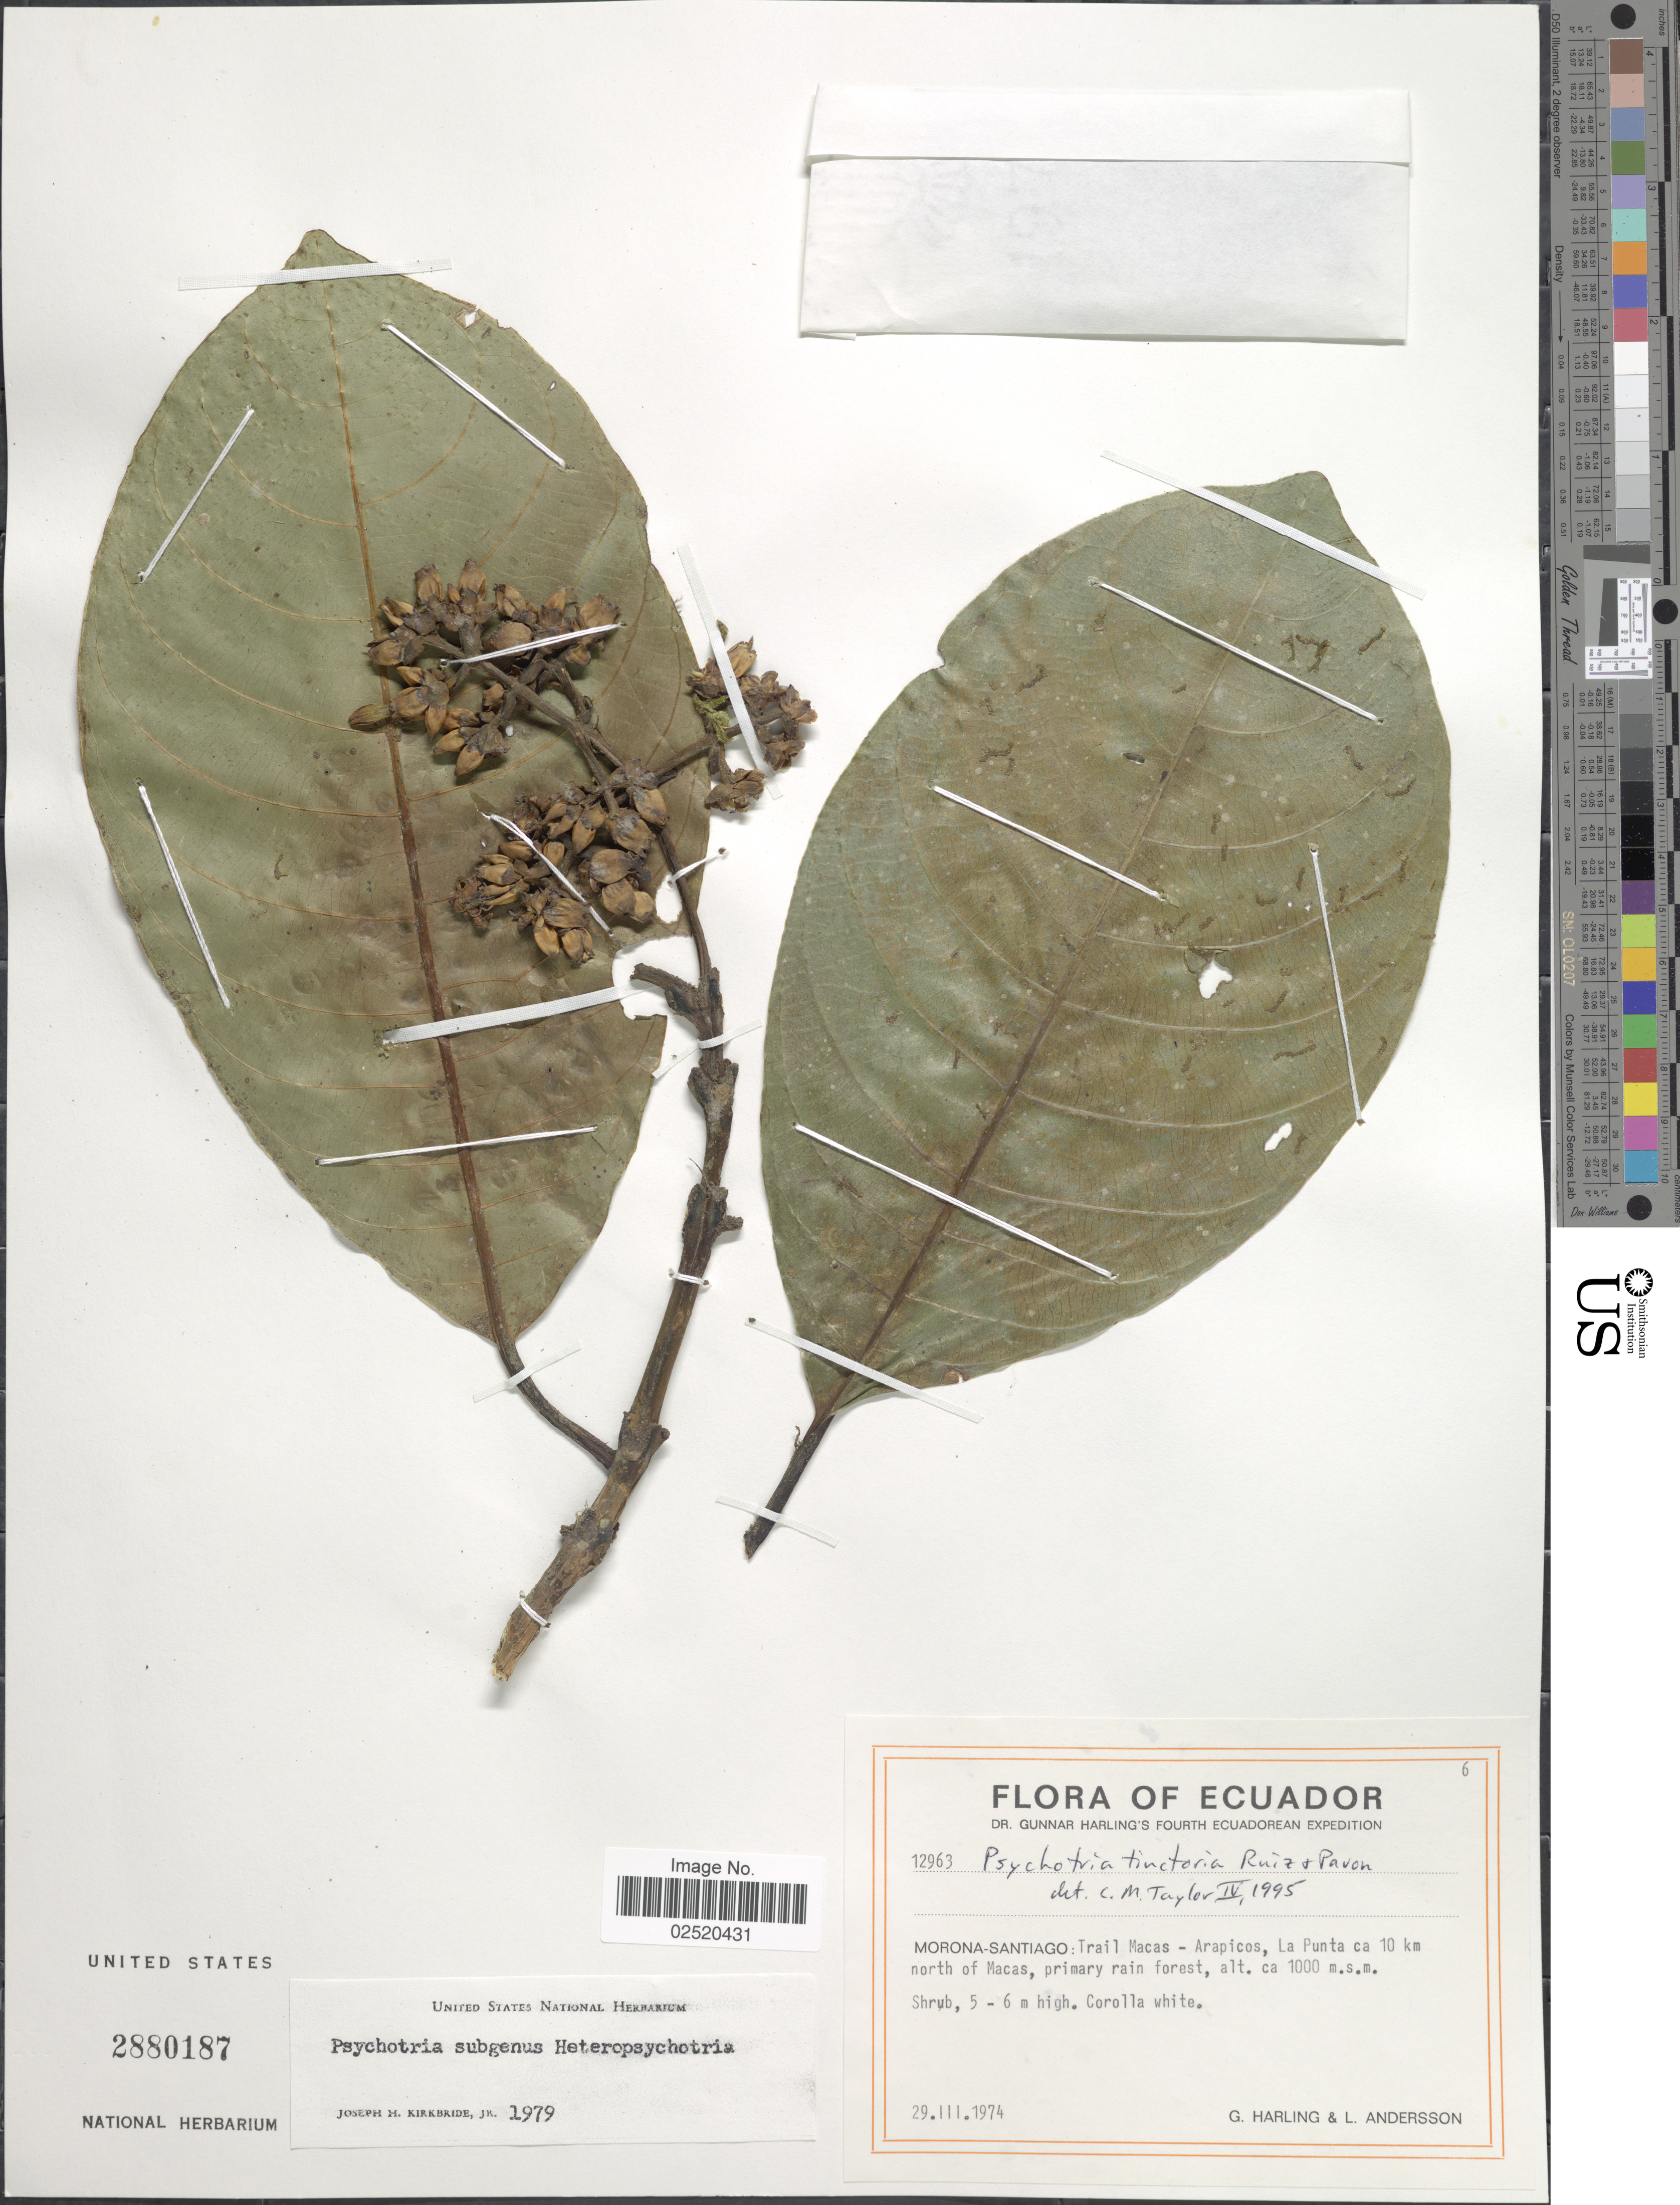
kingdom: Plantae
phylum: Tracheophyta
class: Magnoliopsida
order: Gentianales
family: Rubiaceae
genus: Psychotria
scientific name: Psychotria tinctoria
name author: Ruiz & Pav.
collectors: G. Harling & L. Andersson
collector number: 12963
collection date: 1974-03-29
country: Ecuador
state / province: Morona-Santiago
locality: Trail Macas - Arapicos, La Punta ca 10 km north of Macas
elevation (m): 1000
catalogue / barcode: US 2880187